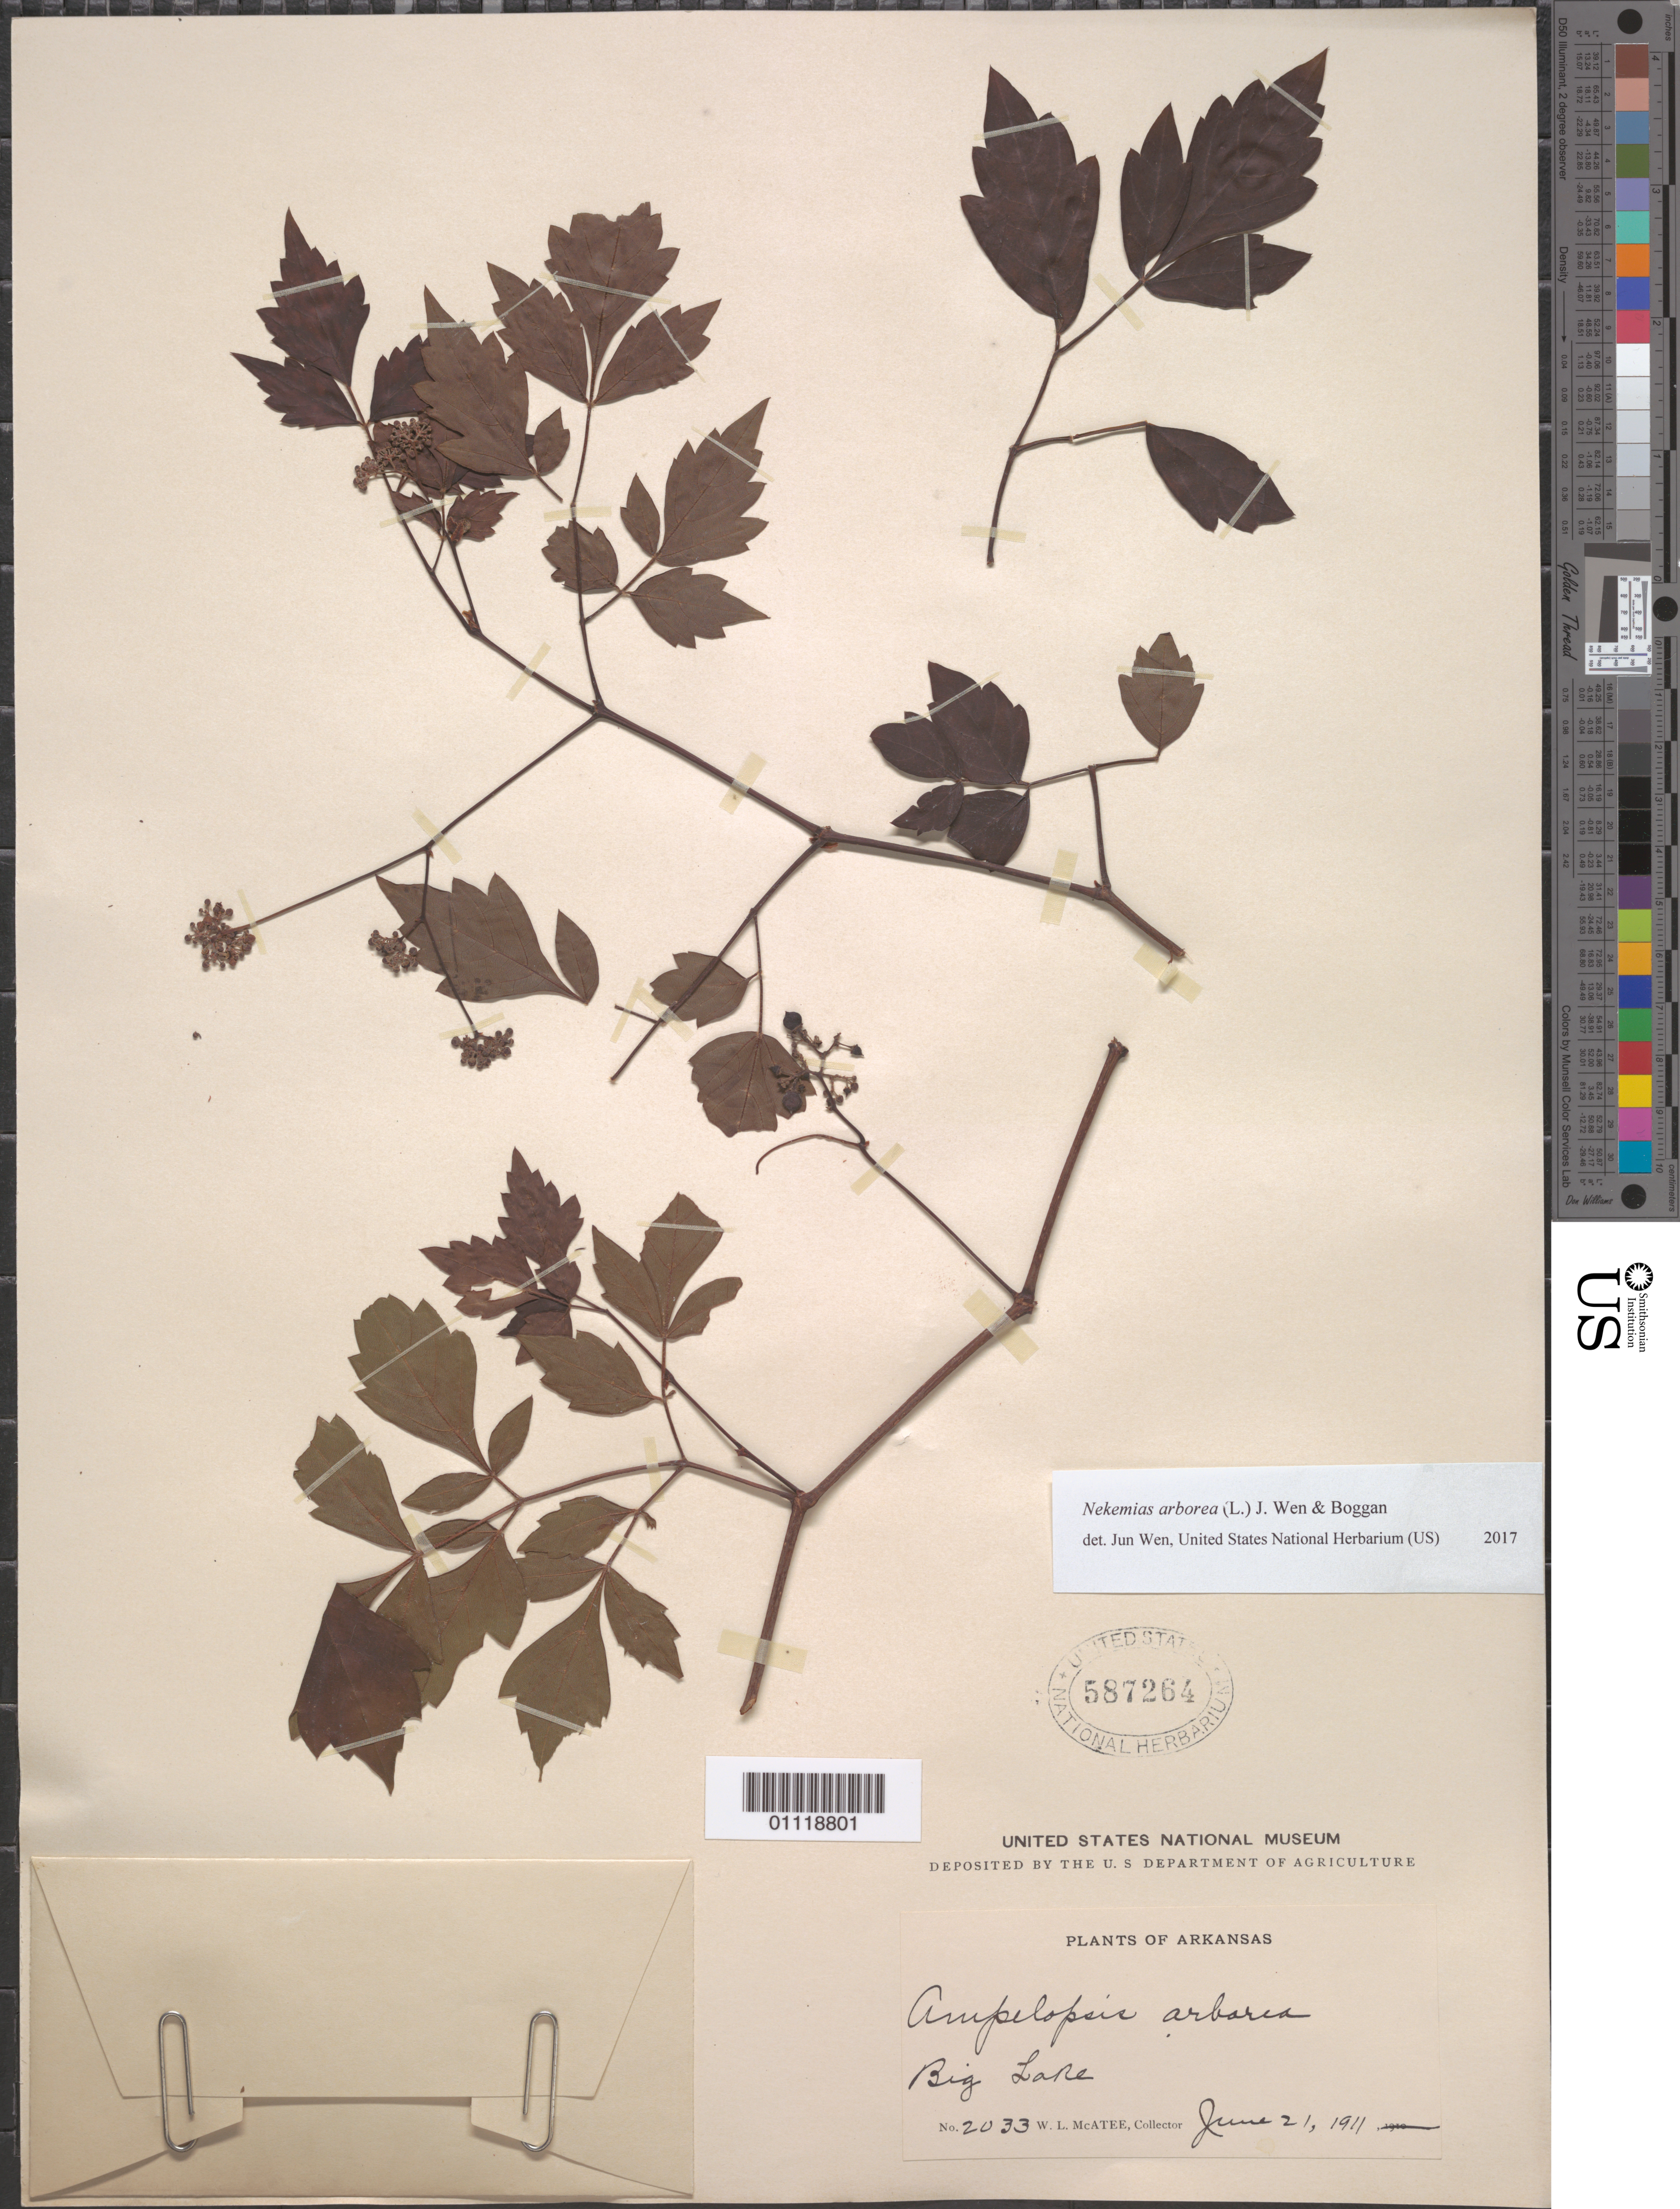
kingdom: Plantae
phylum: Tracheophyta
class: Magnoliopsida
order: Vitales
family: Vitaceae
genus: Ampelopsis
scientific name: Ampelopsis arborea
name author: (L.) Koehne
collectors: W. McAtee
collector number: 2033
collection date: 1911-06-21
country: United States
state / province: Arkansas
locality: Big Lake.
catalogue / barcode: US 587264